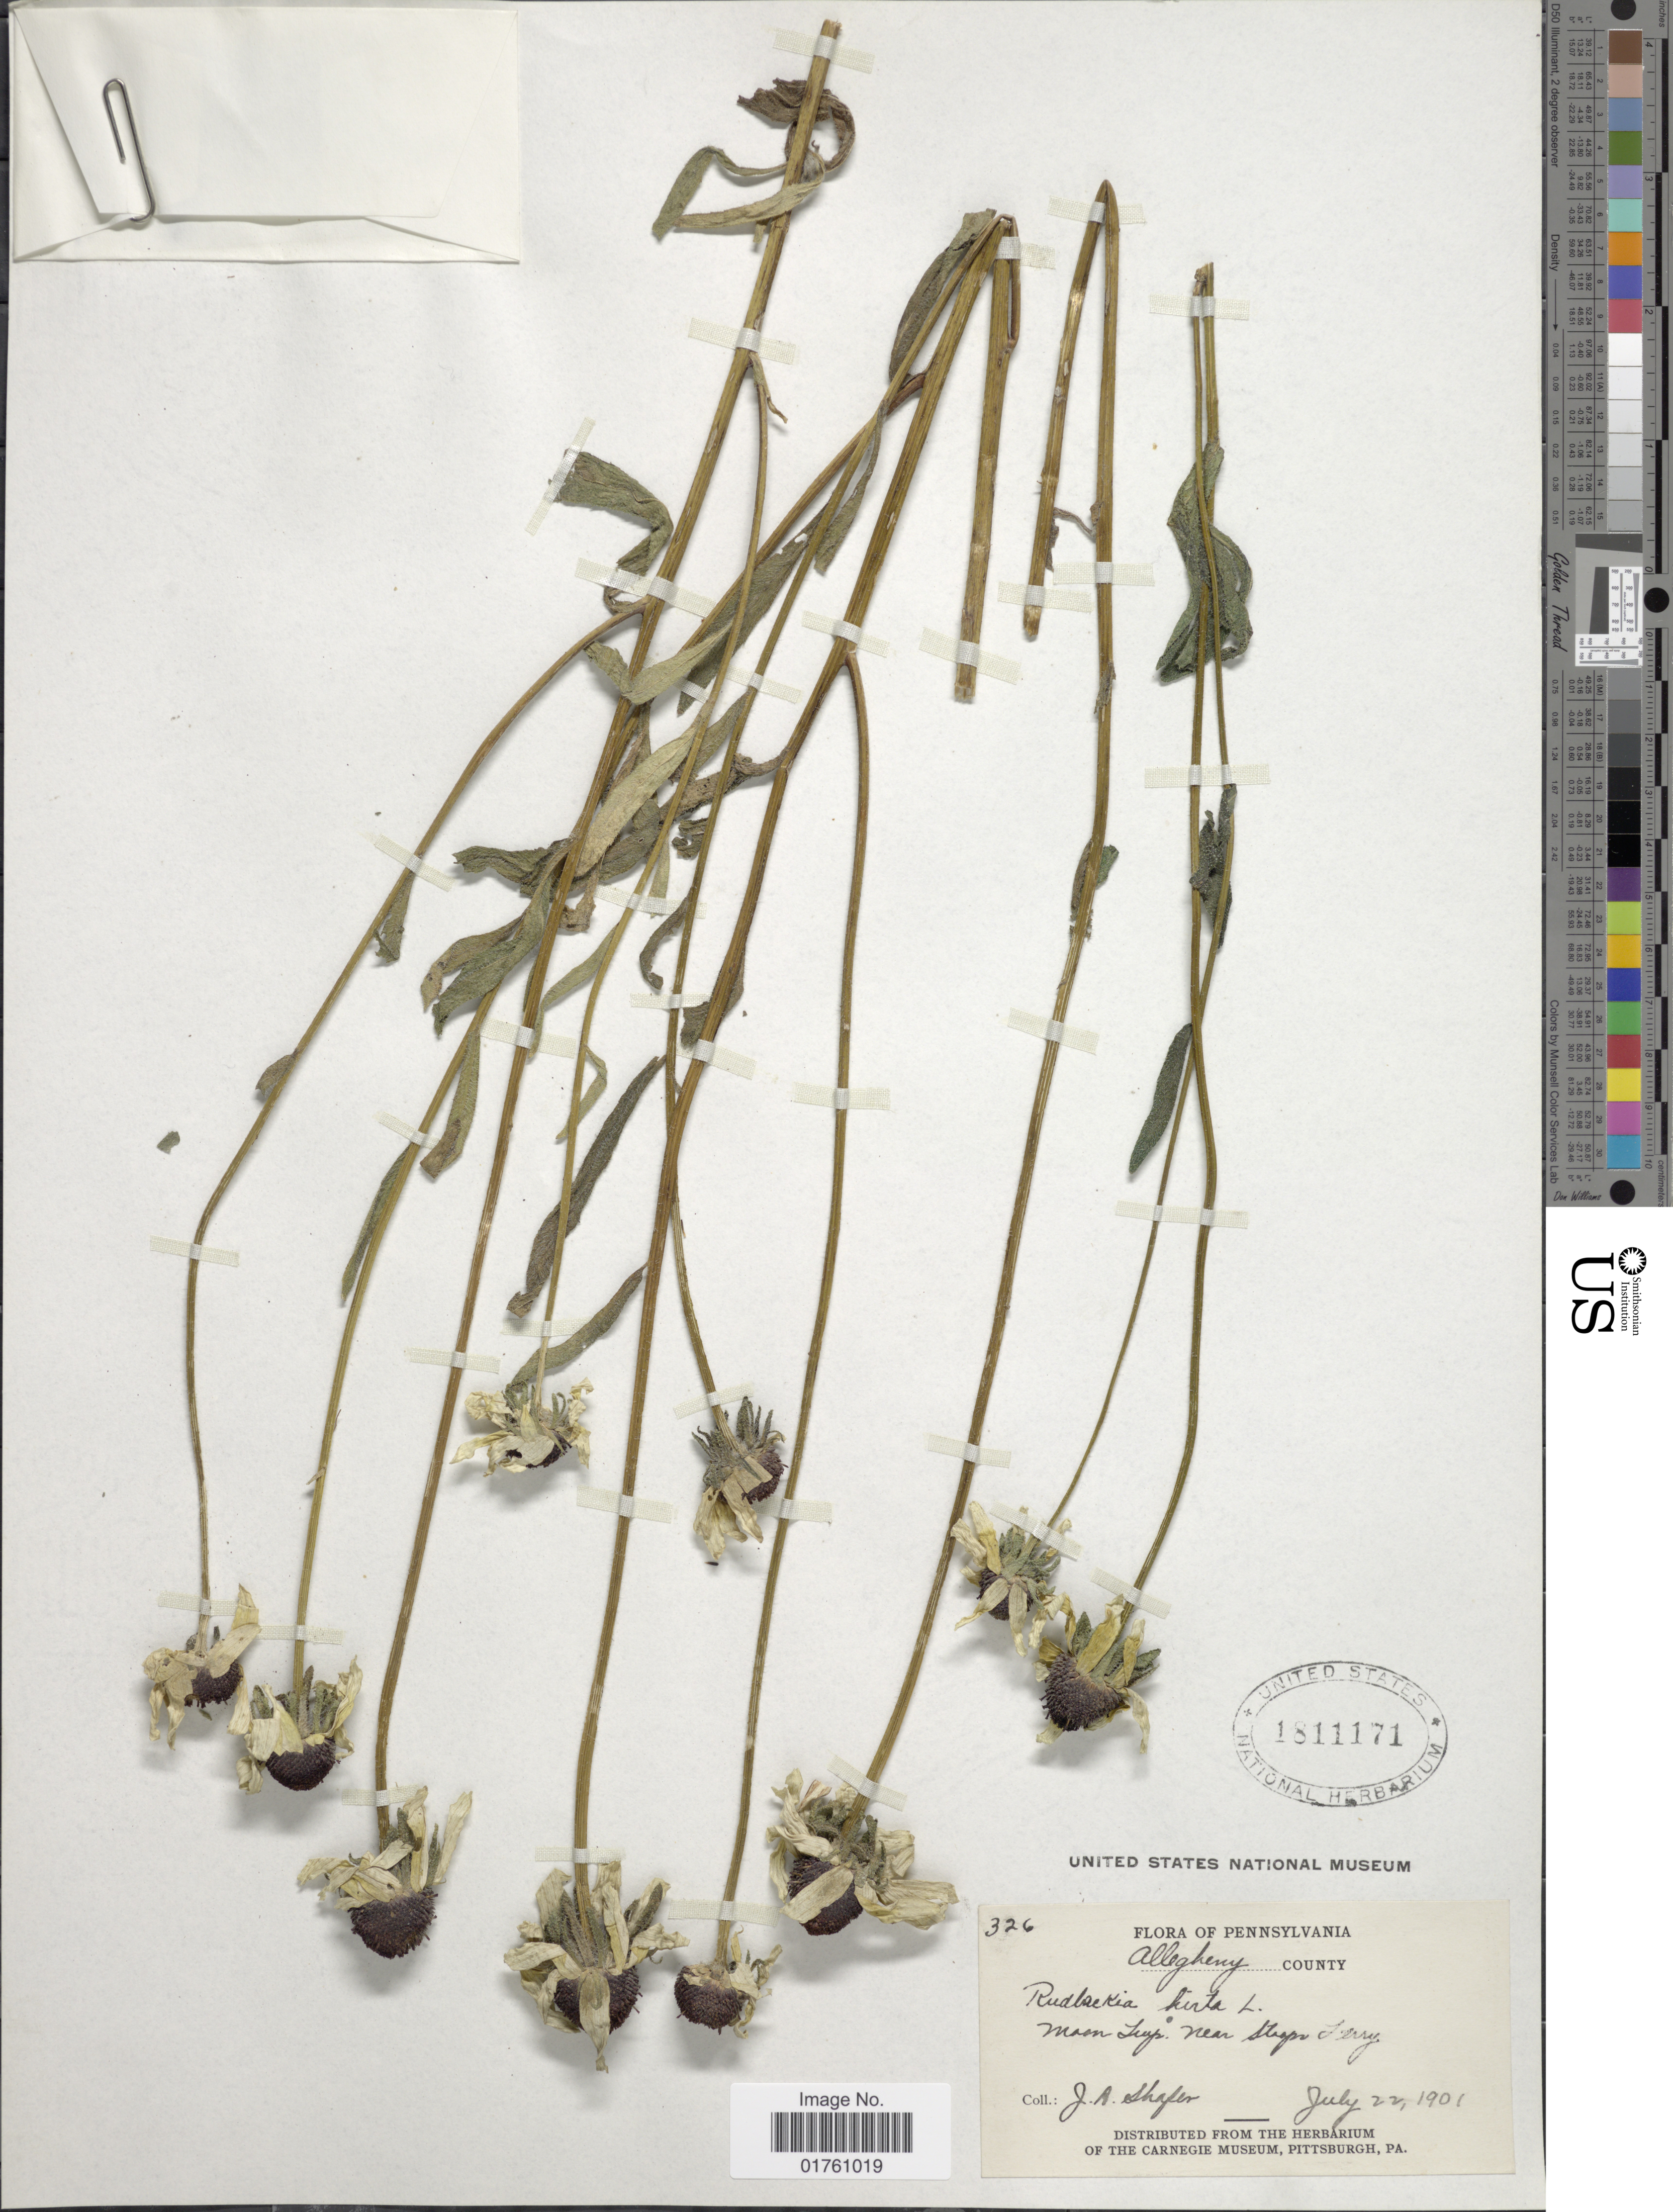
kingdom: Plantae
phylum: Tracheophyta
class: Magnoliopsida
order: Asterales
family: Asteraceae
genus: Rudbeckia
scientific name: Rudbeckia hirta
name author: L.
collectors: J. A. Shafer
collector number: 326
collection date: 1901-07-22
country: United States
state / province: Pennsylvania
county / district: Allegheny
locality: Allgheny County, Moon Twp. Near Stoops Ferry.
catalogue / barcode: US 181171